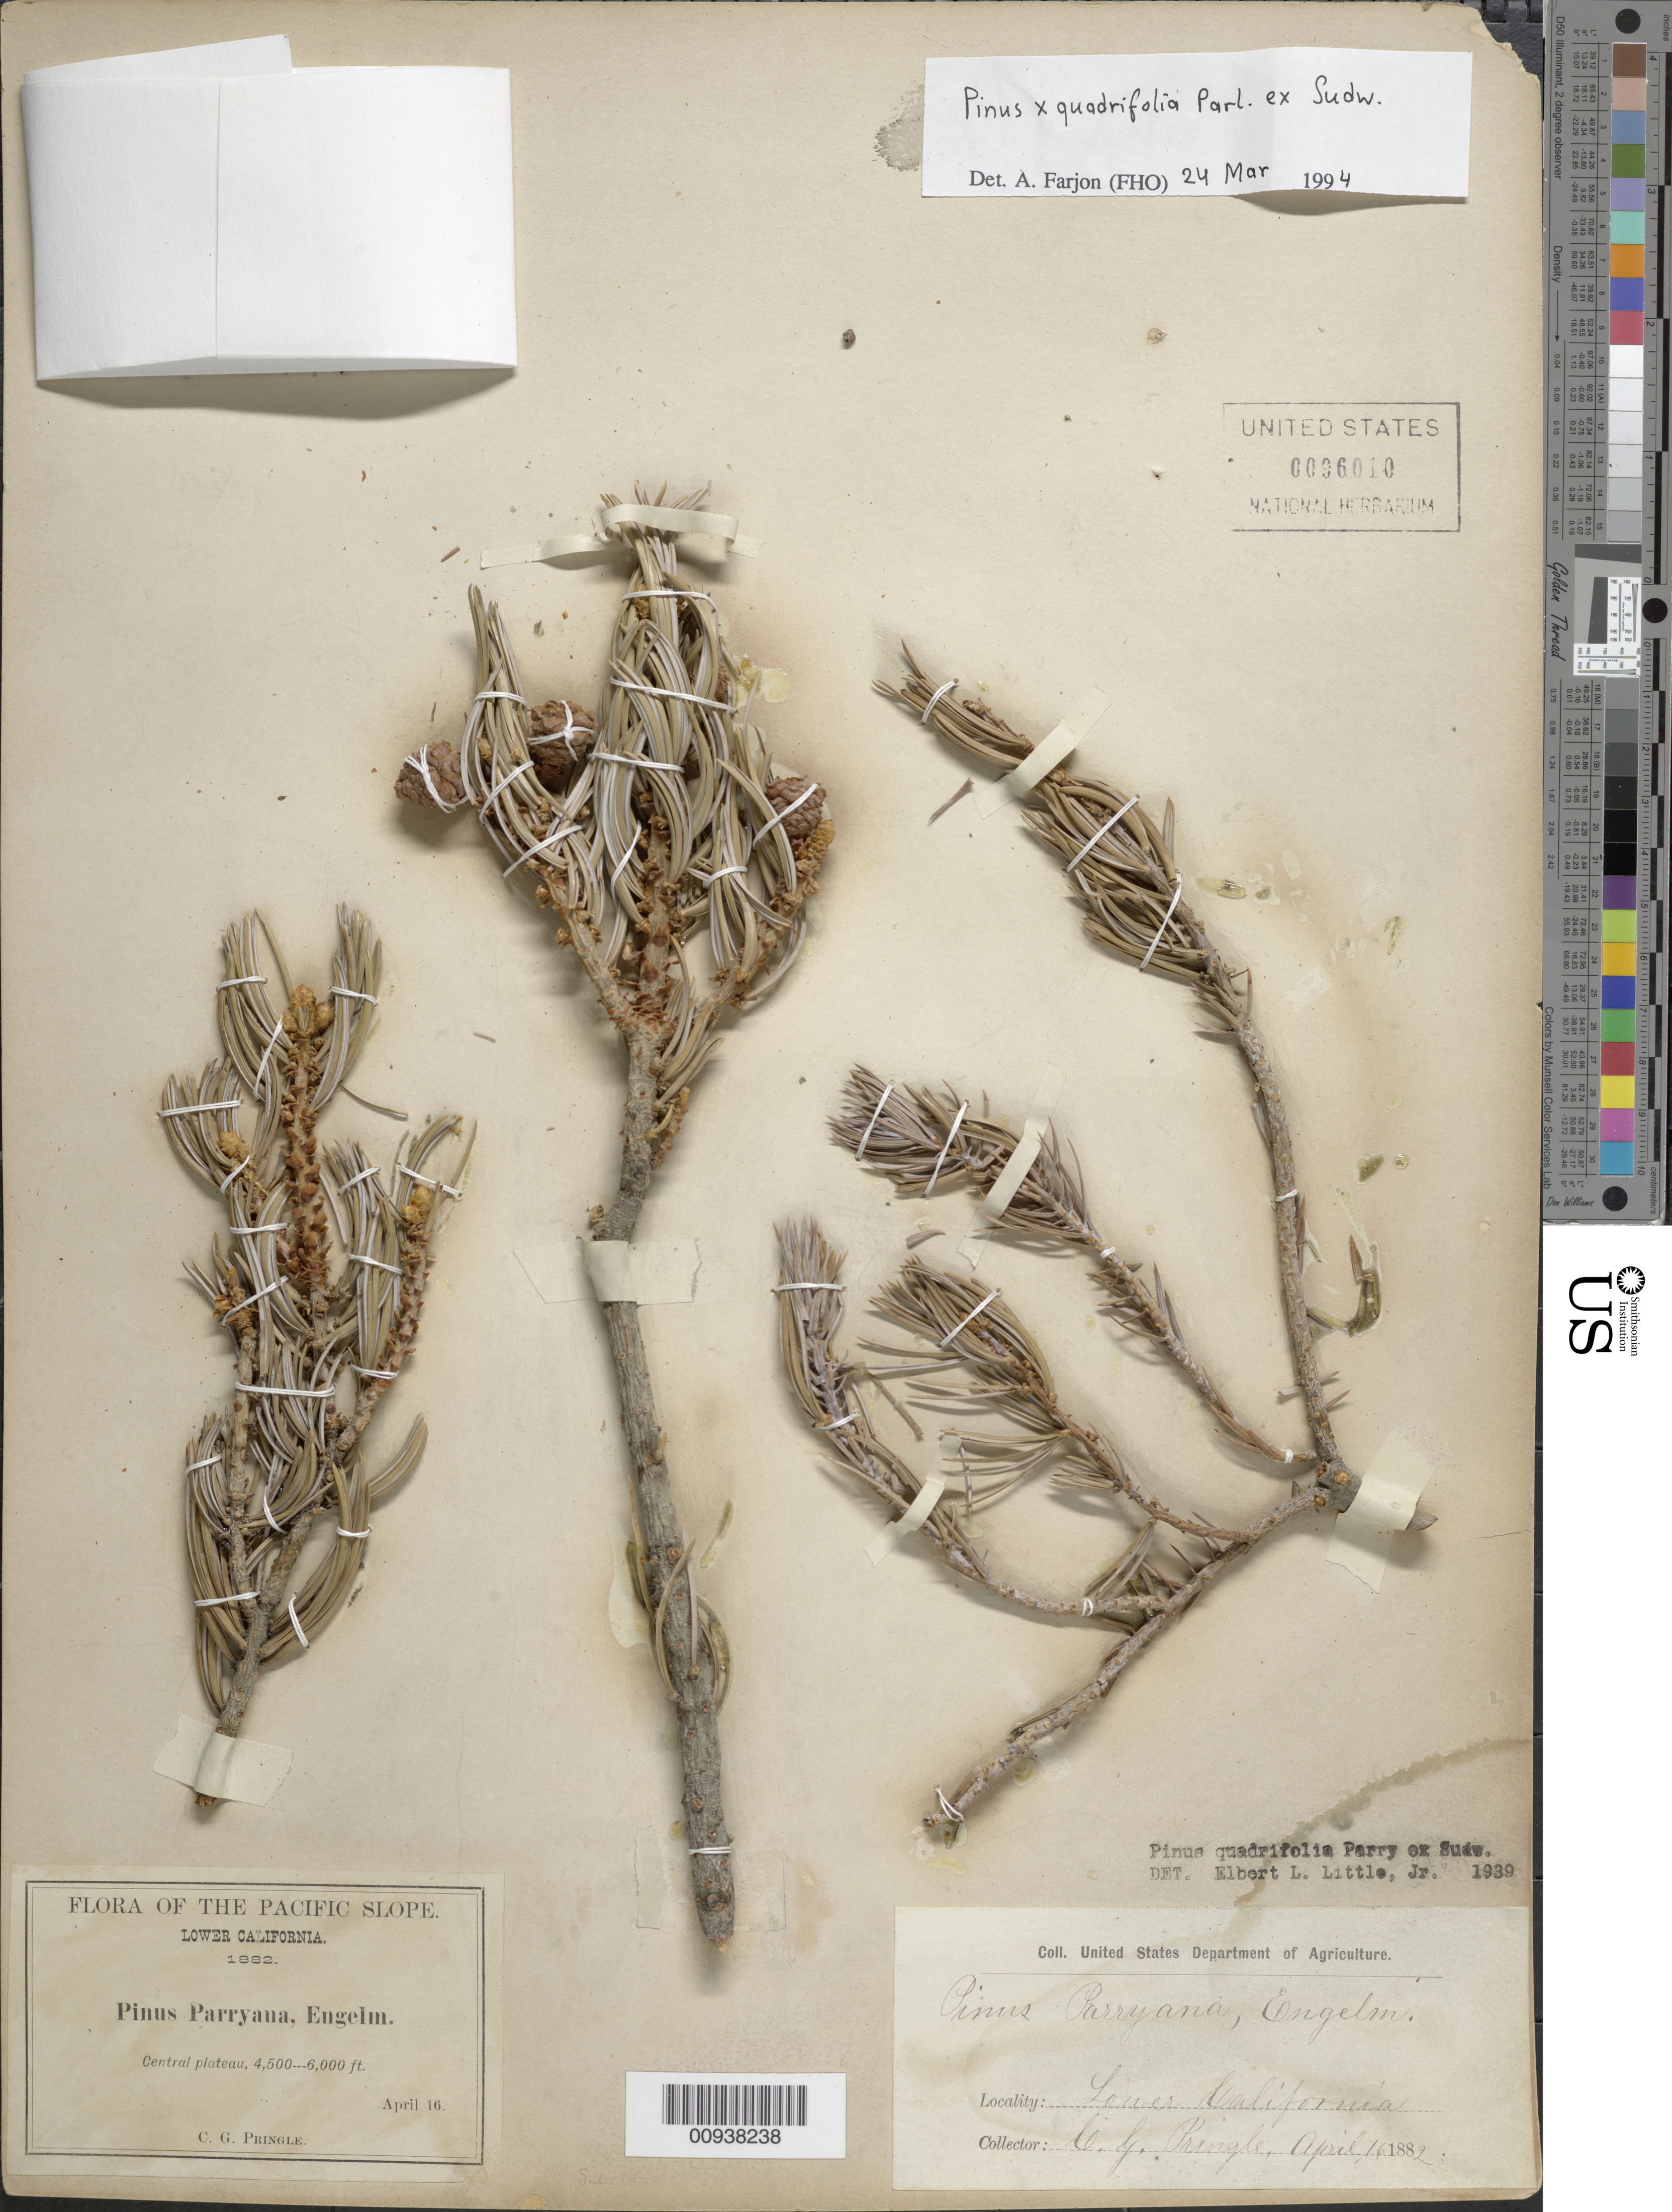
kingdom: Plantae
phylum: Tracheophyta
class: Pinopsida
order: Pinales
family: Pinaceae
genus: Pinus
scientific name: Pinus x quadrifolia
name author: Parl. ex Sudw.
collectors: C. G. Pringle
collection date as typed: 16 Apr 1882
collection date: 1882-04-16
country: Mexico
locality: Central plateau. Lower California.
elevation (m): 1372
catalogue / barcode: US 96010